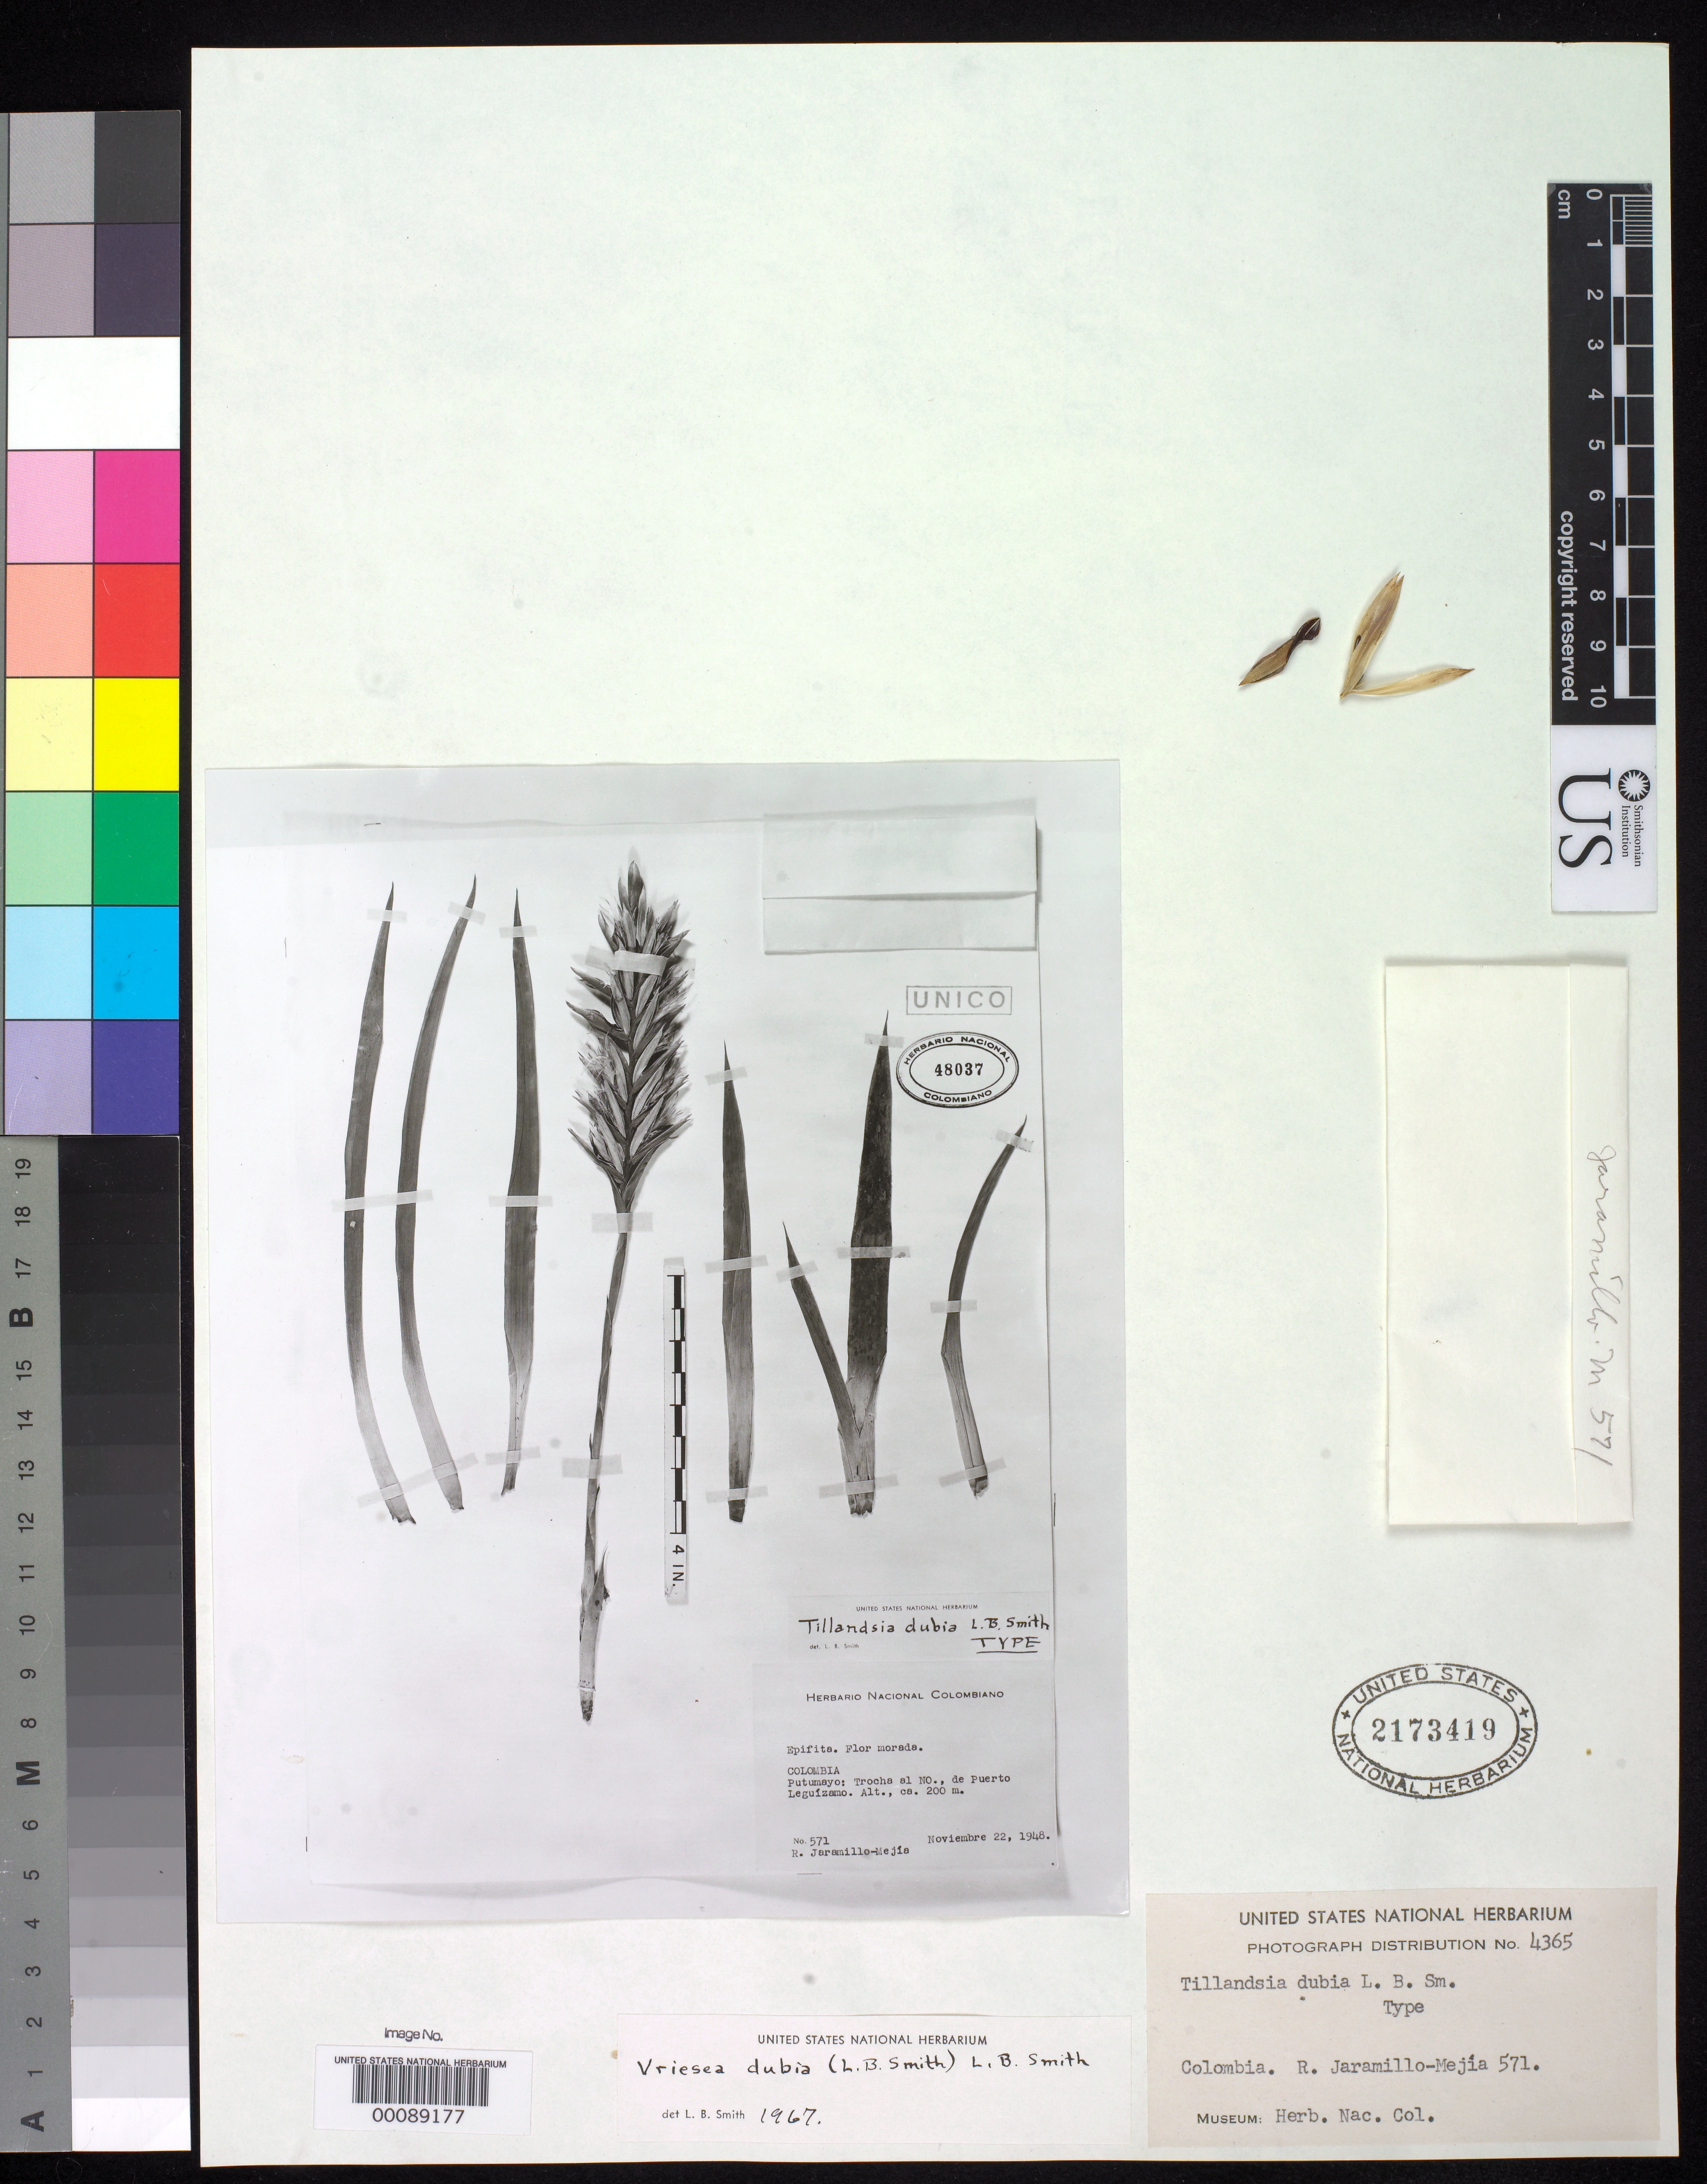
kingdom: Plantae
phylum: Tracheophyta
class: Liliopsida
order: Poales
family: Bromeliaceae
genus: Tillandsia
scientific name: Tillandsia dubia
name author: L.B. Sm.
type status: Type Fragment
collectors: R. Jaramillo M.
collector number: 571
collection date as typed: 22 Nov 1948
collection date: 1948-11-22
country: Colombia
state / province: Putumayo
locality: N of Leguizamo.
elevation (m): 200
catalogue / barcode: US 2173419